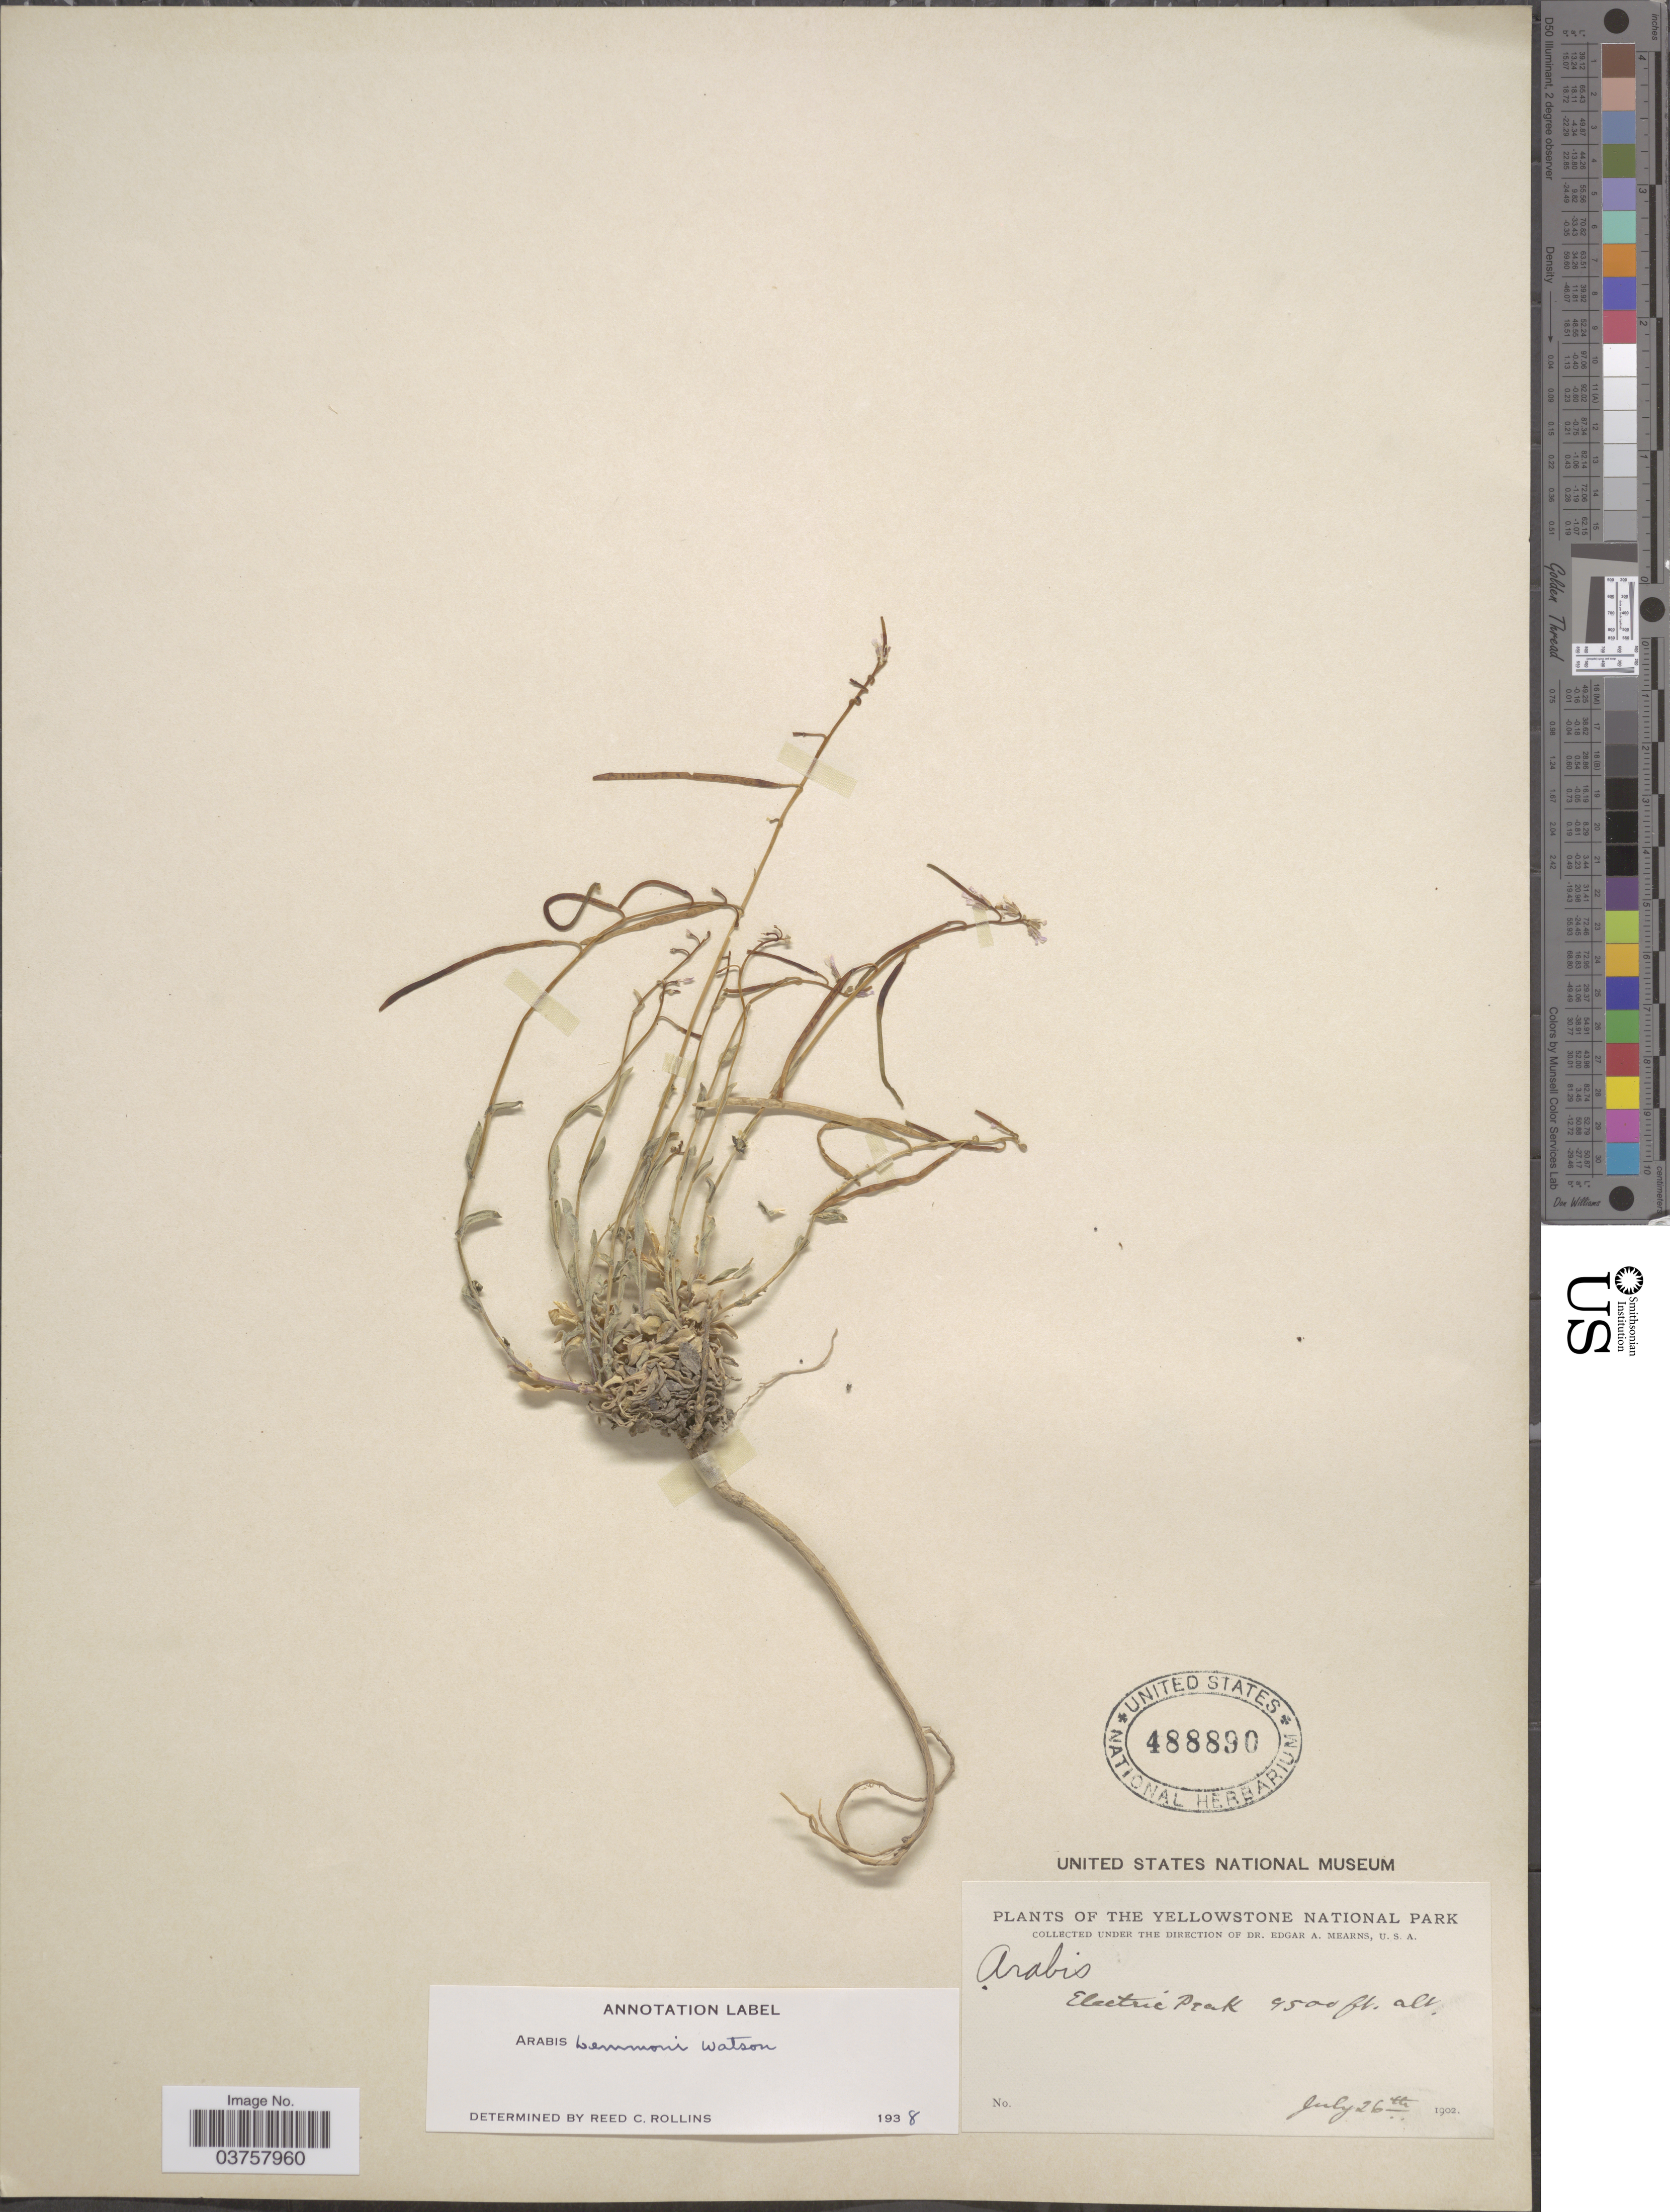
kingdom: Plantae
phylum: Tracheophyta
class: Magnoliopsida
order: Brassicales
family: Brassicaceae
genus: Arabis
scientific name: Arabis lemmonii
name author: S. Watson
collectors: E. A. Mearns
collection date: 1902-07-26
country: United States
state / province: Montana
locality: The Yellowstone National Park. Electric Peak.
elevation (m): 2896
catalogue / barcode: US 488890